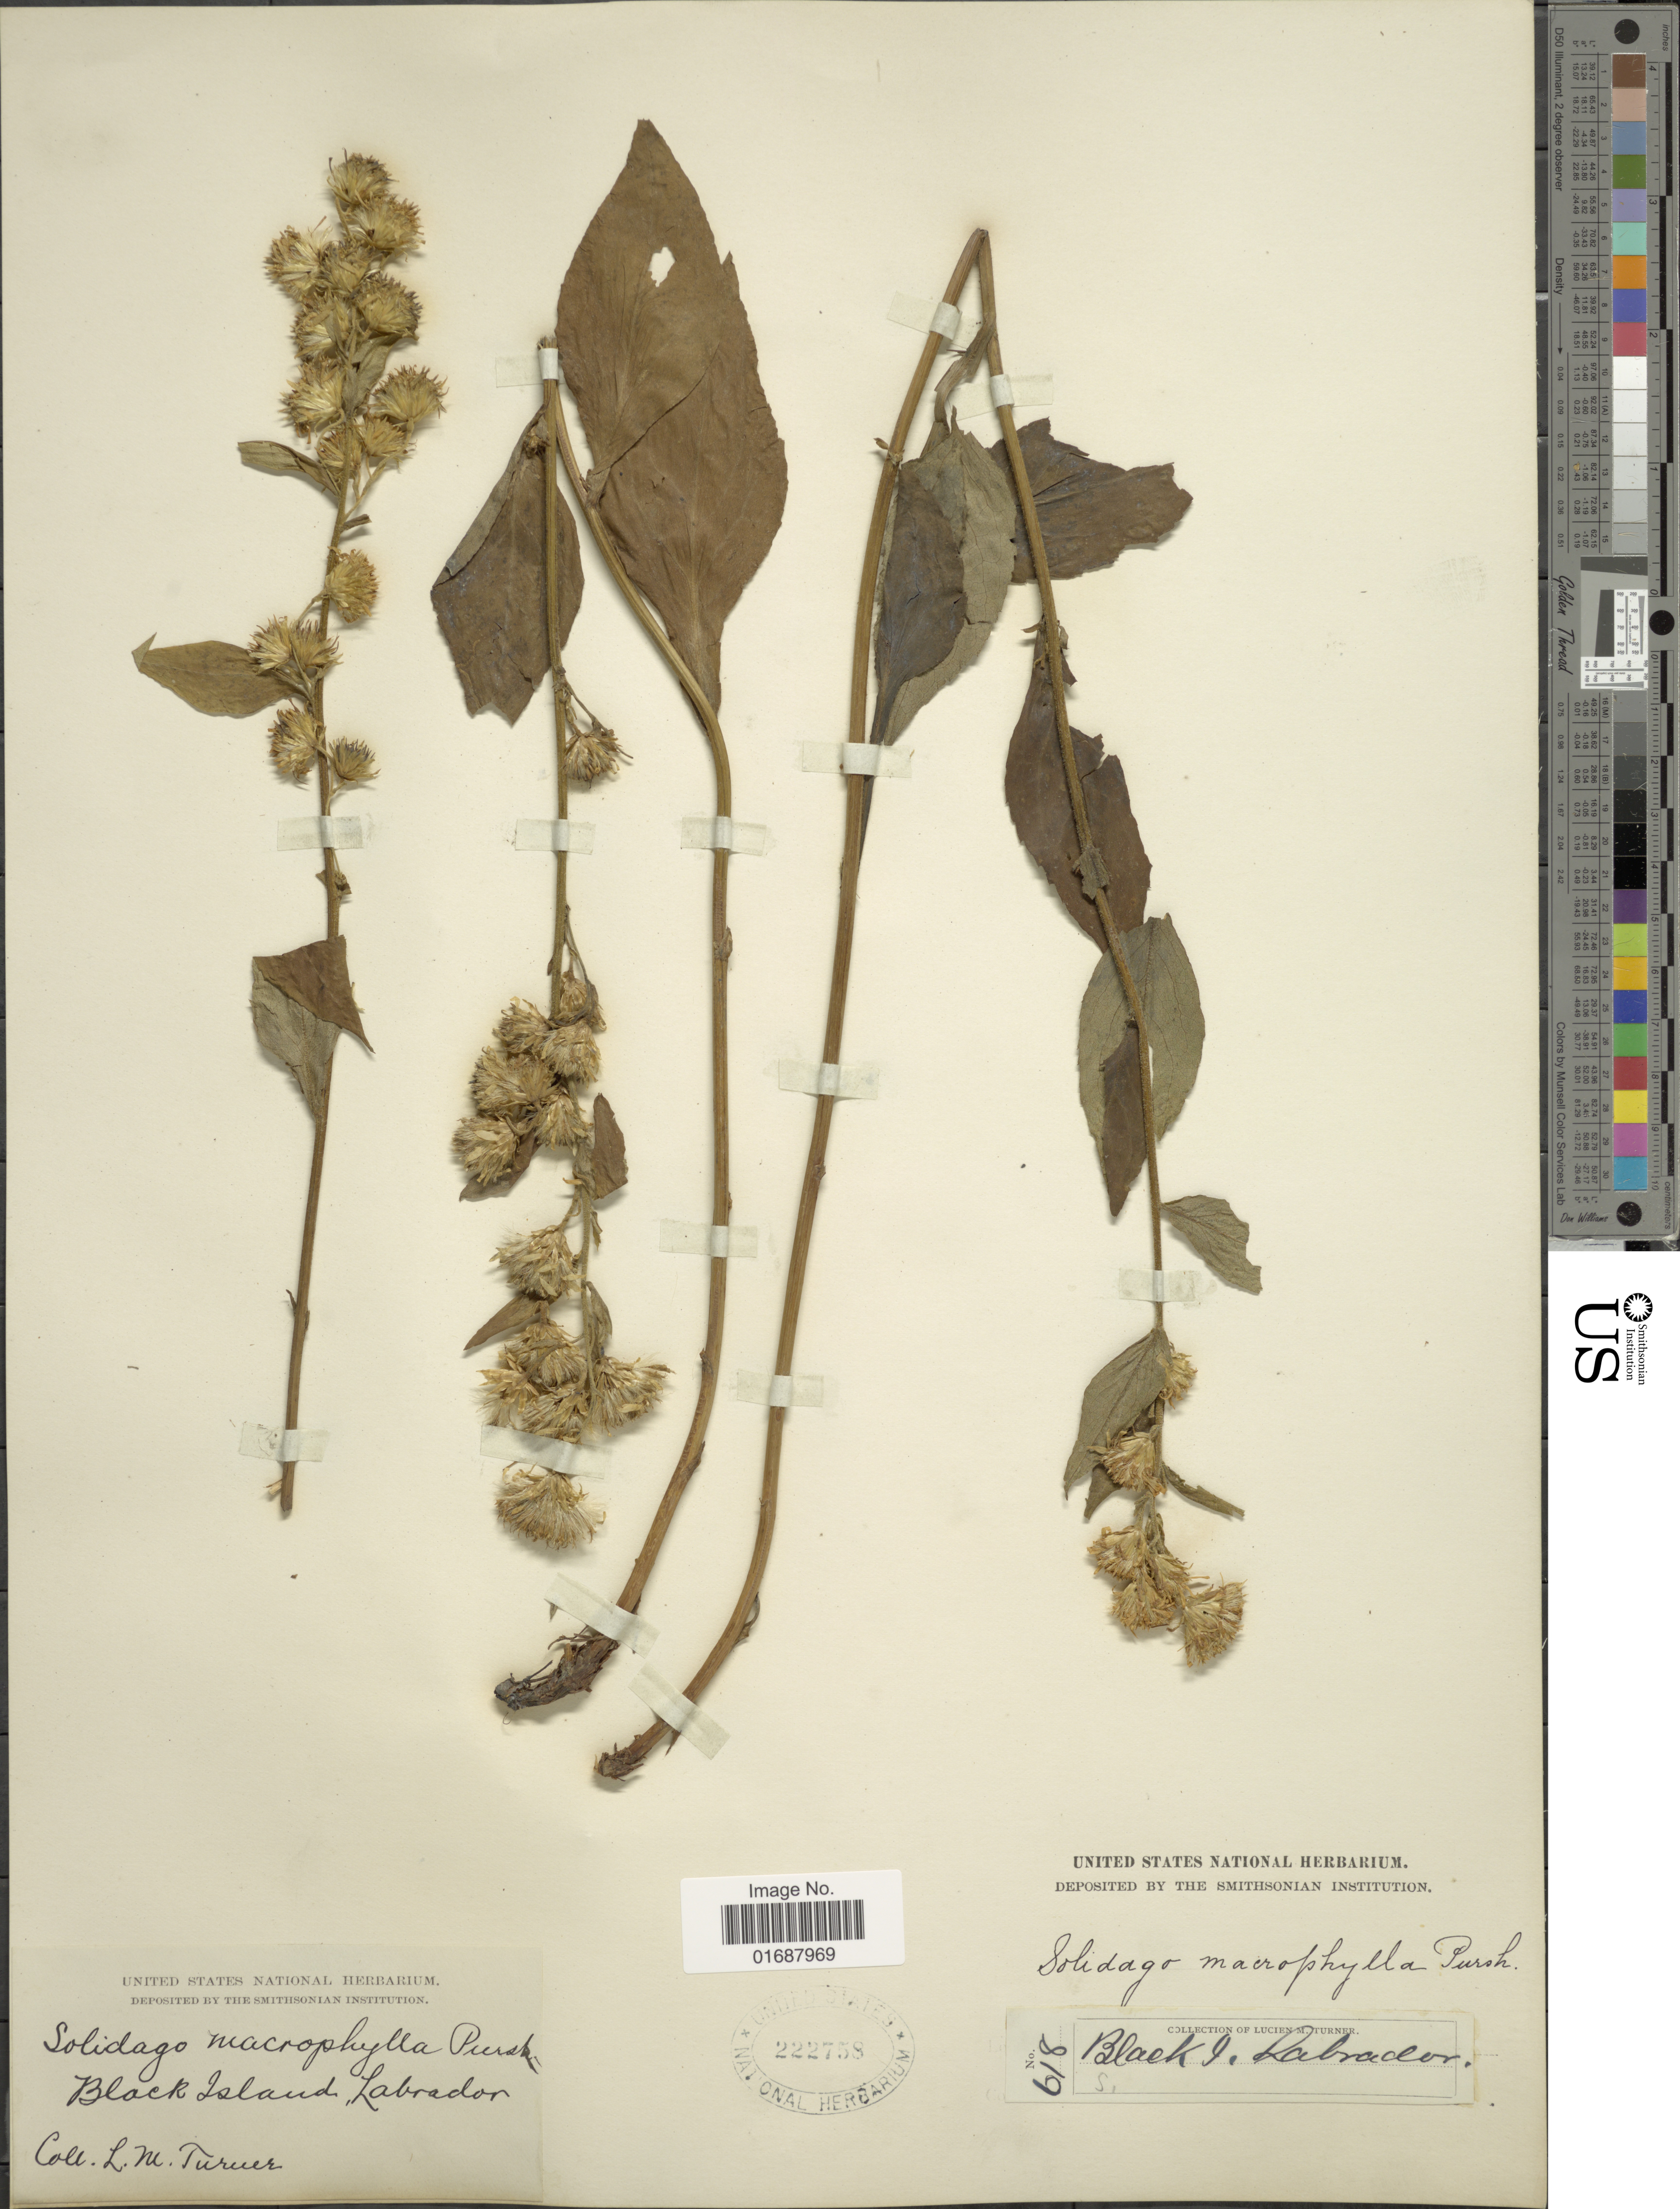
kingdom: Plantae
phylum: Tracheophyta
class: Magnoliopsida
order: Asterales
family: Asteraceae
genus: Solidago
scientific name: Solidago macrophylla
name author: Banks ex Pursh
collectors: L. M. Turner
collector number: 618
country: Canada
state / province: Newfoundland and Labrador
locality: Black Island, Labrador.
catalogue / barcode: US 222758